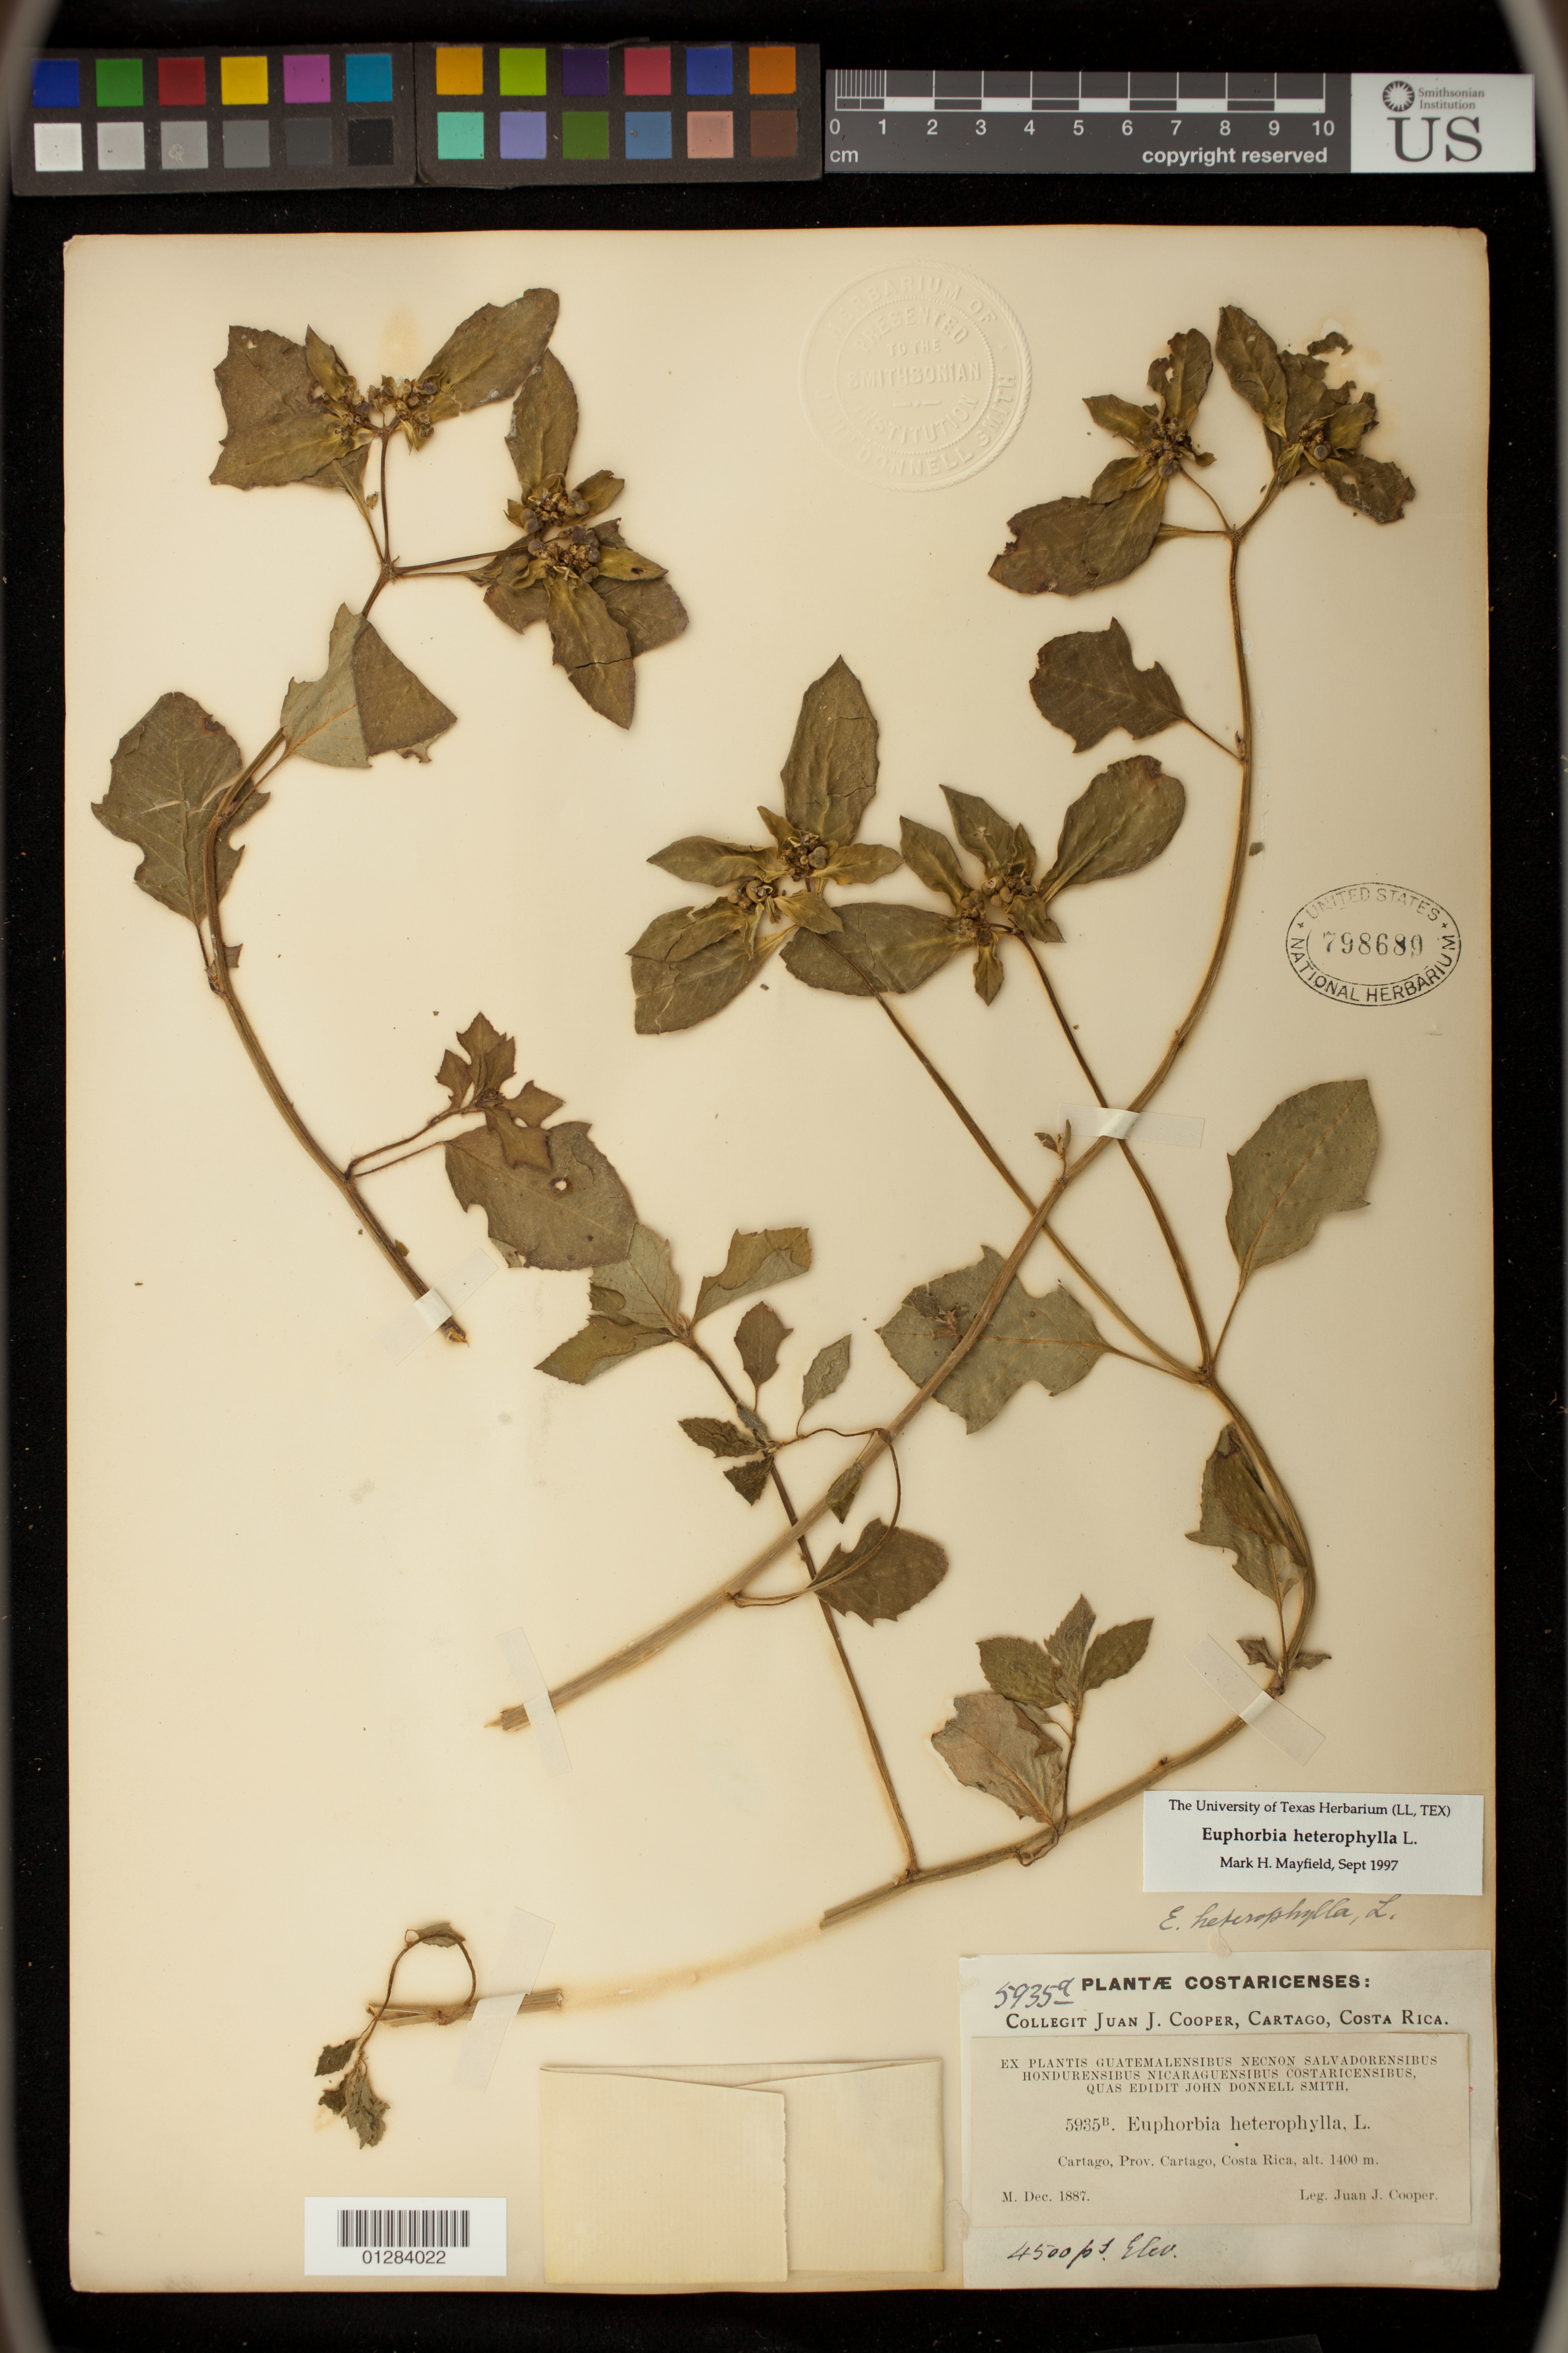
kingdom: Plantae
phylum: Tracheophyta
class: Magnoliopsida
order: Malpighiales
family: Euphorbiaceae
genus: Euphorbia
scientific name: Euphorbia heterophylla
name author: L.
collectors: J. J. Cooper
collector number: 5935a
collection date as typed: Dec 1887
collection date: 1887-12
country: Costa Rica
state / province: Cartago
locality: Cartago.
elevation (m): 1400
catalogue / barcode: US 798689